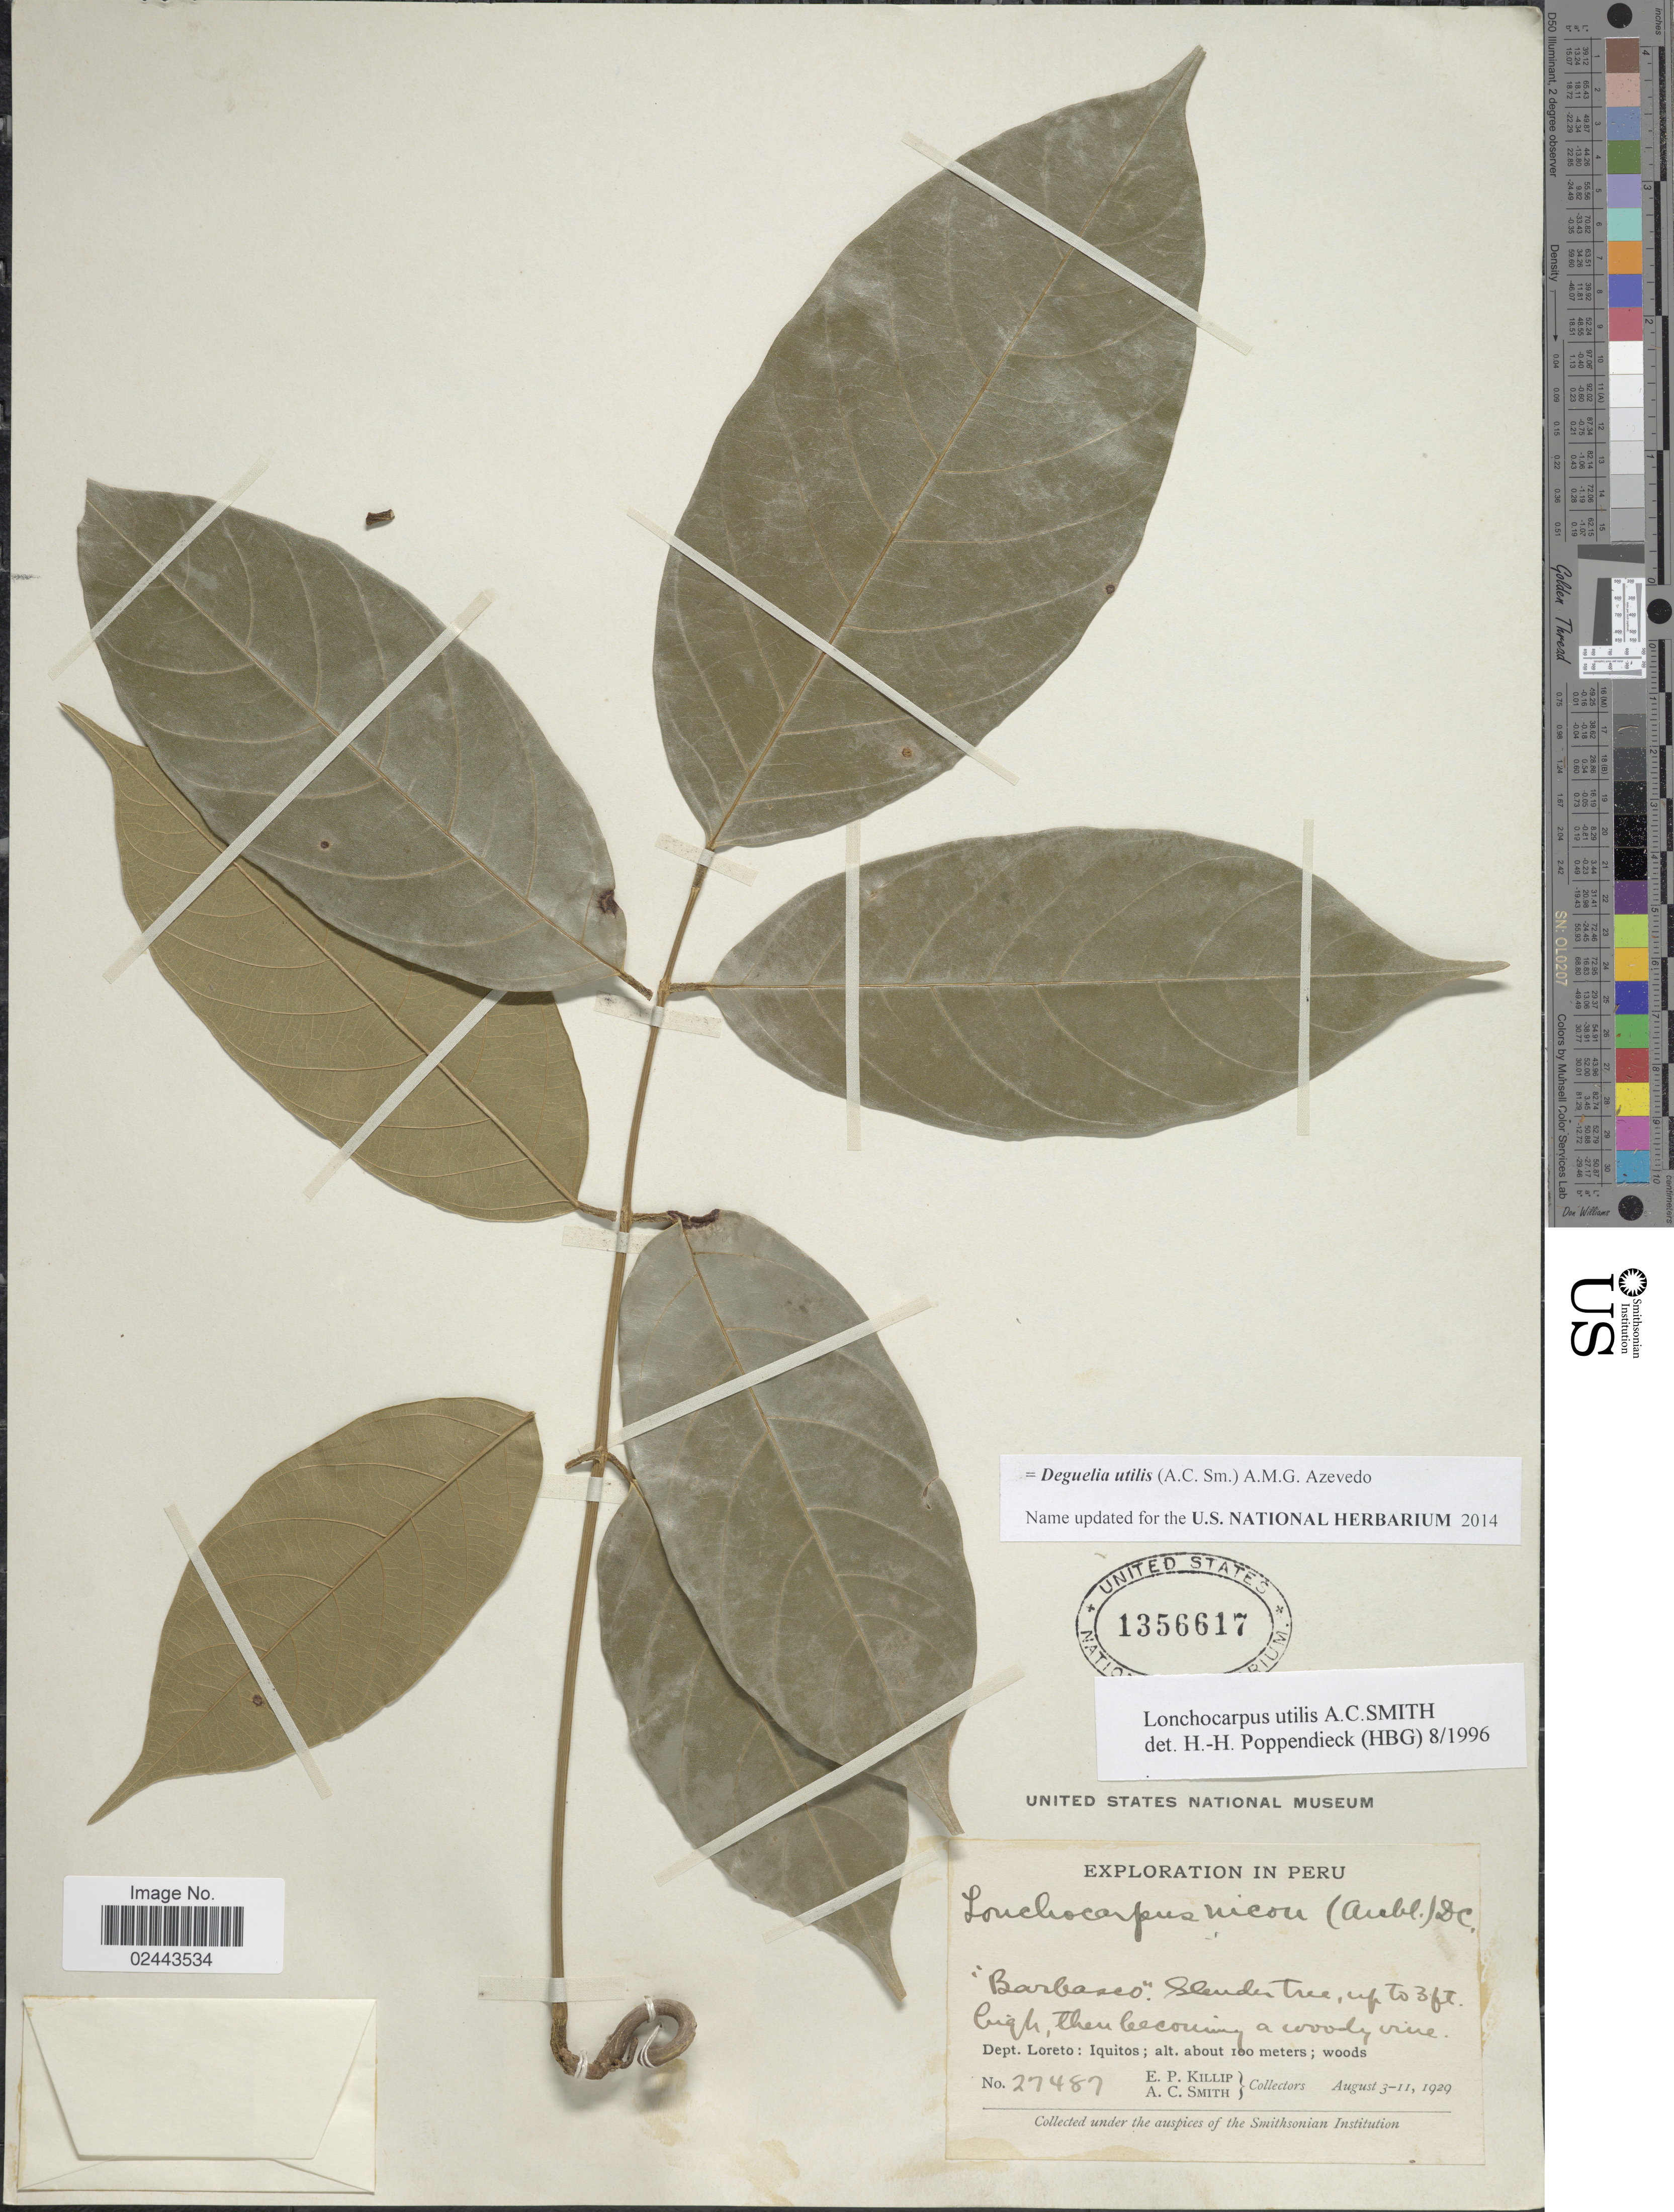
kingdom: Plantae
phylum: Tracheophyta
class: Magnoliopsida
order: Fabales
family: Fabaceae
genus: Deguelia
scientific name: Deguelia utilis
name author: (A.C. Sm.) A.M.G. Azevedo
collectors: E. P. Killip & A. C. Smith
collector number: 27487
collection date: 1929-08-03/1929-08-11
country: Peru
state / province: Loreto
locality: Iquitos; woods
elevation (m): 100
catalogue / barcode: US 1356617